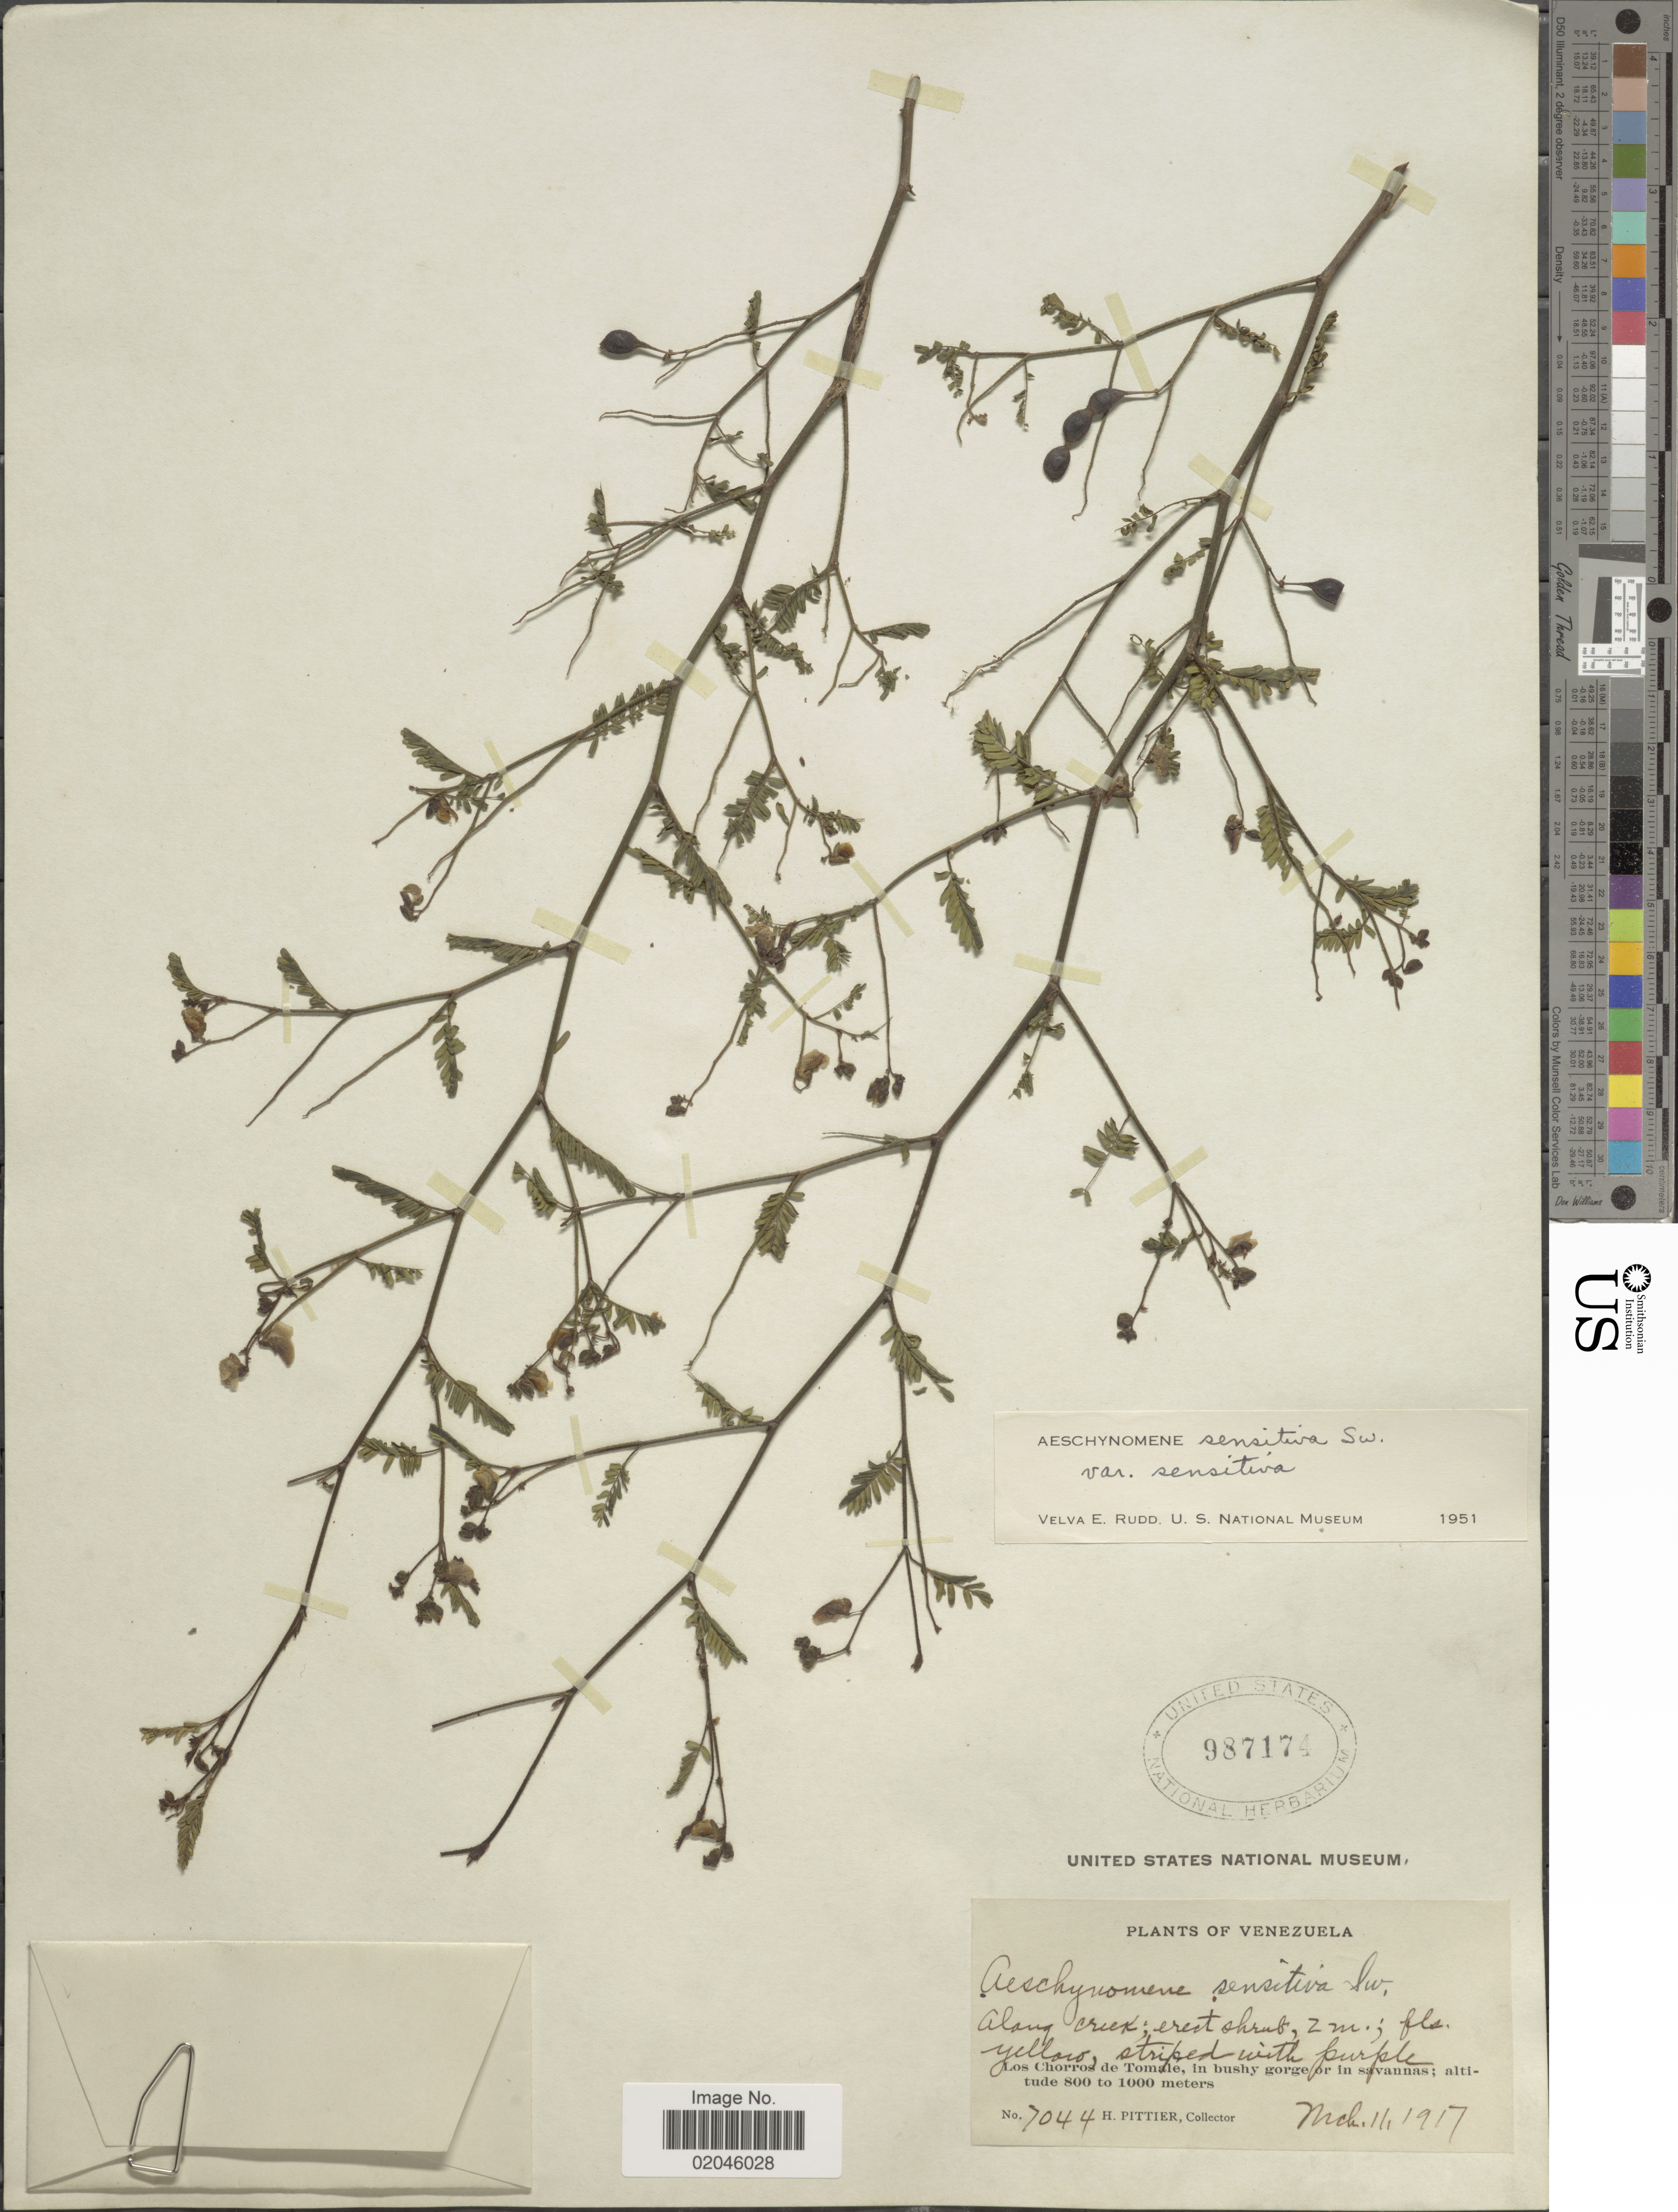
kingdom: Plantae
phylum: Tracheophyta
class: Magnoliopsida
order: Fabales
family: Fabaceae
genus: Aeschynomene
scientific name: Aeschynomene sensitiva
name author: Sw.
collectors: H. F. Pittier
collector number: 7044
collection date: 1917-03-11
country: Venezuela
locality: Los Chorros de Tomale, in bushy gorge or in savannas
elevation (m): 800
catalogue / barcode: US 987174